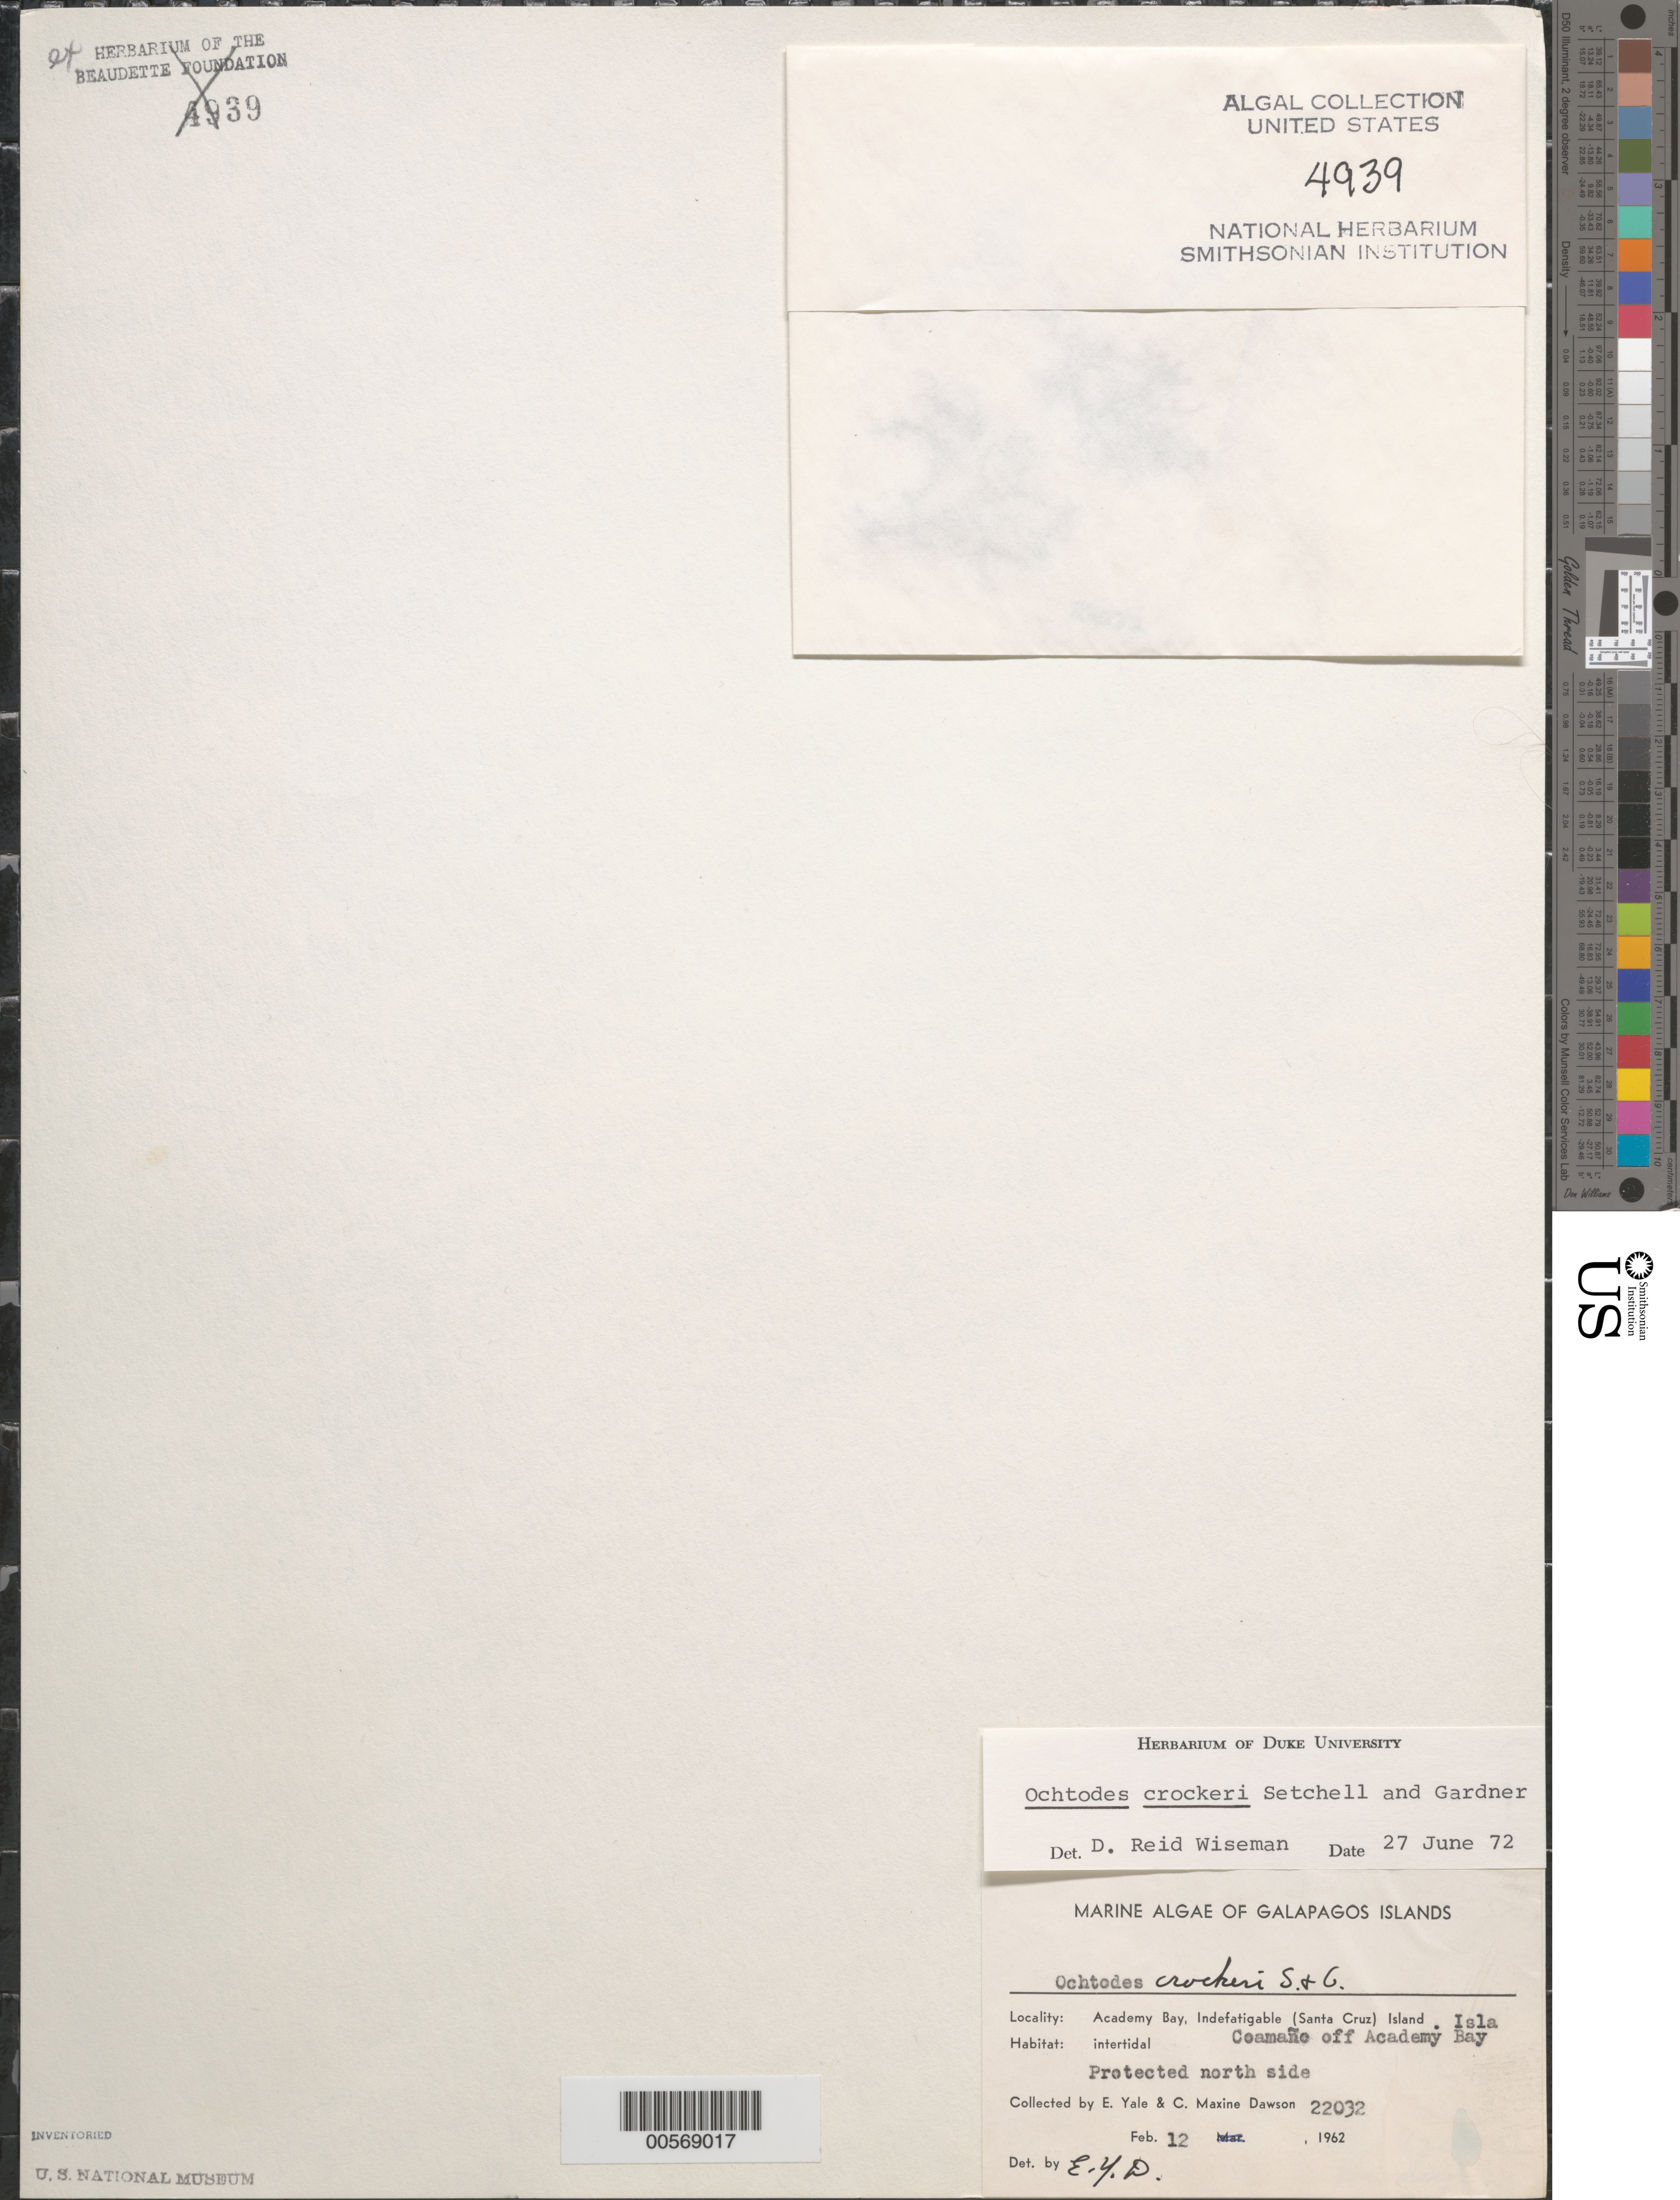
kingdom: Plantae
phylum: Rhodophyta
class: Florideophyceae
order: Gigartinales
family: Rhizophyllidaceae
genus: Ochtodes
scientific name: Ochtodes crockeri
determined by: Wiseman, D. R.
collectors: E. Y. Dawson & C. M. Dawson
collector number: EYD 22032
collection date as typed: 12 Feb 1962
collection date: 1962-02-12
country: Ecuador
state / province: Colón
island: Coamano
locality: Isla Coamano, of f Academy Bay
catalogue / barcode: US 4939